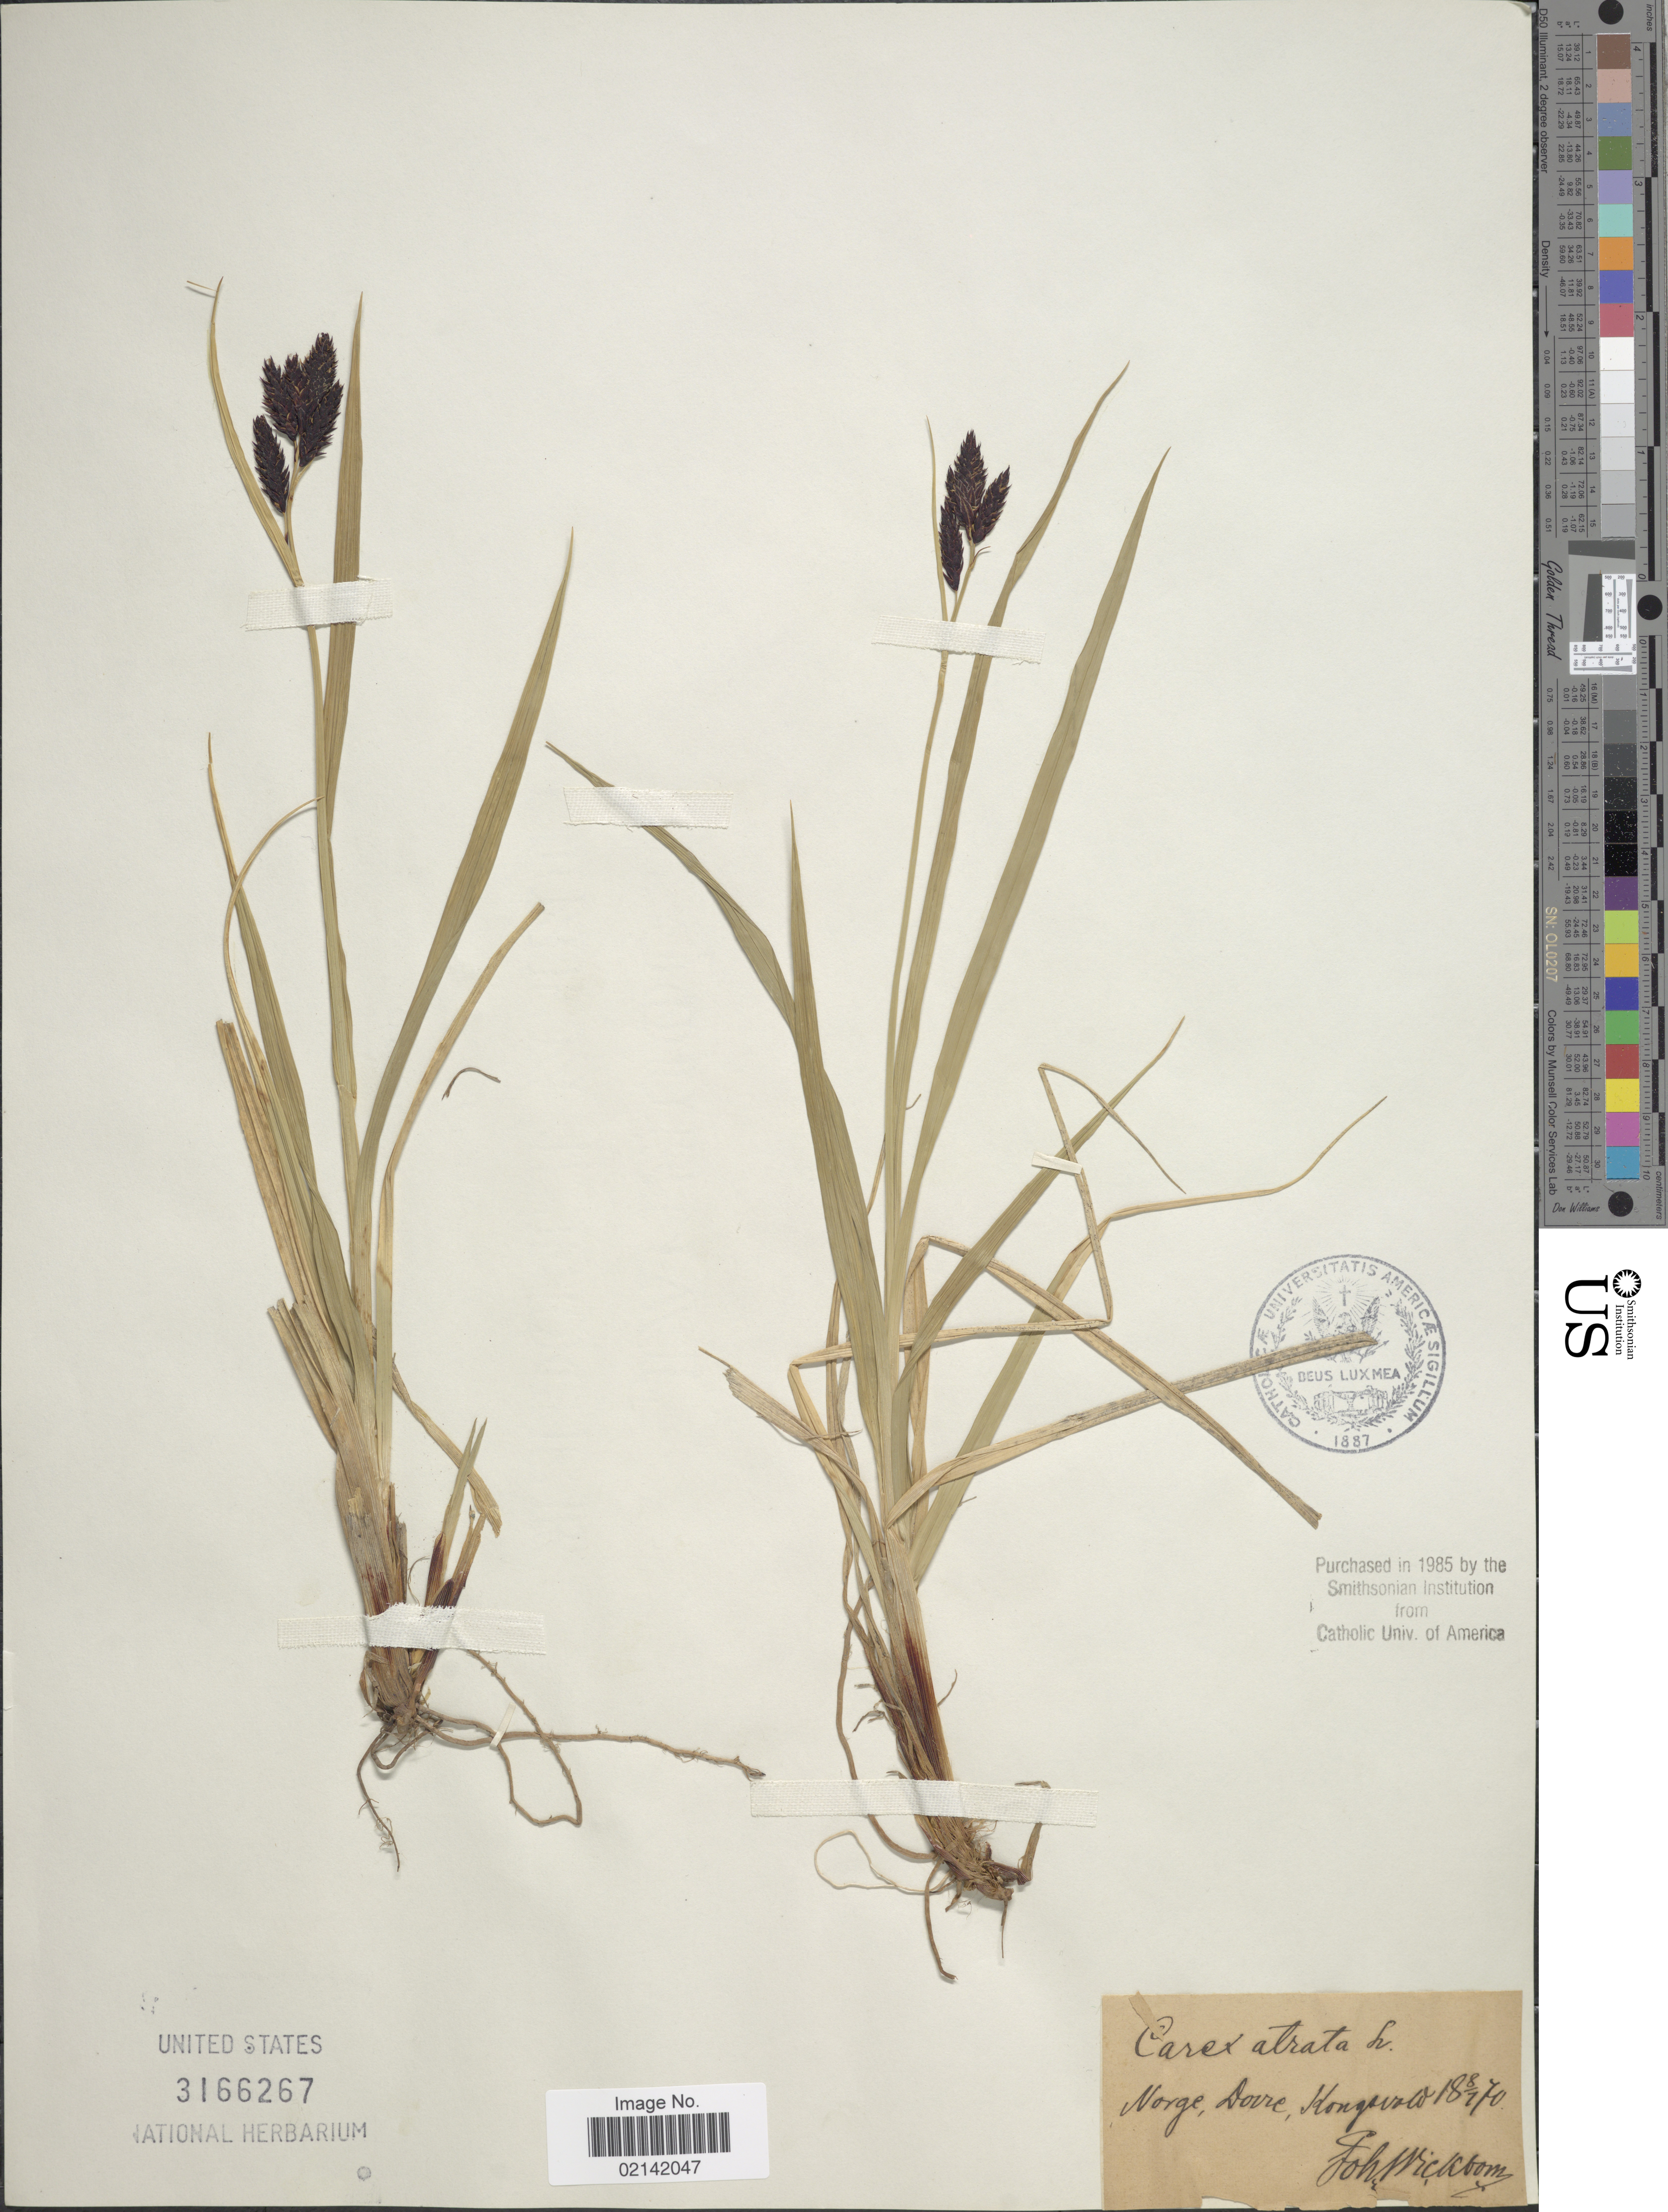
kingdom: Plantae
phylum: Tracheophyta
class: Liliopsida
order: Poales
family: Cyperaceae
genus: Carex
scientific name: Carex atrata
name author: L.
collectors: J. Wickbom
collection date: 1870-07-08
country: Norway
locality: Norge, Dovre, Kongsvold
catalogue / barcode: US 3166267